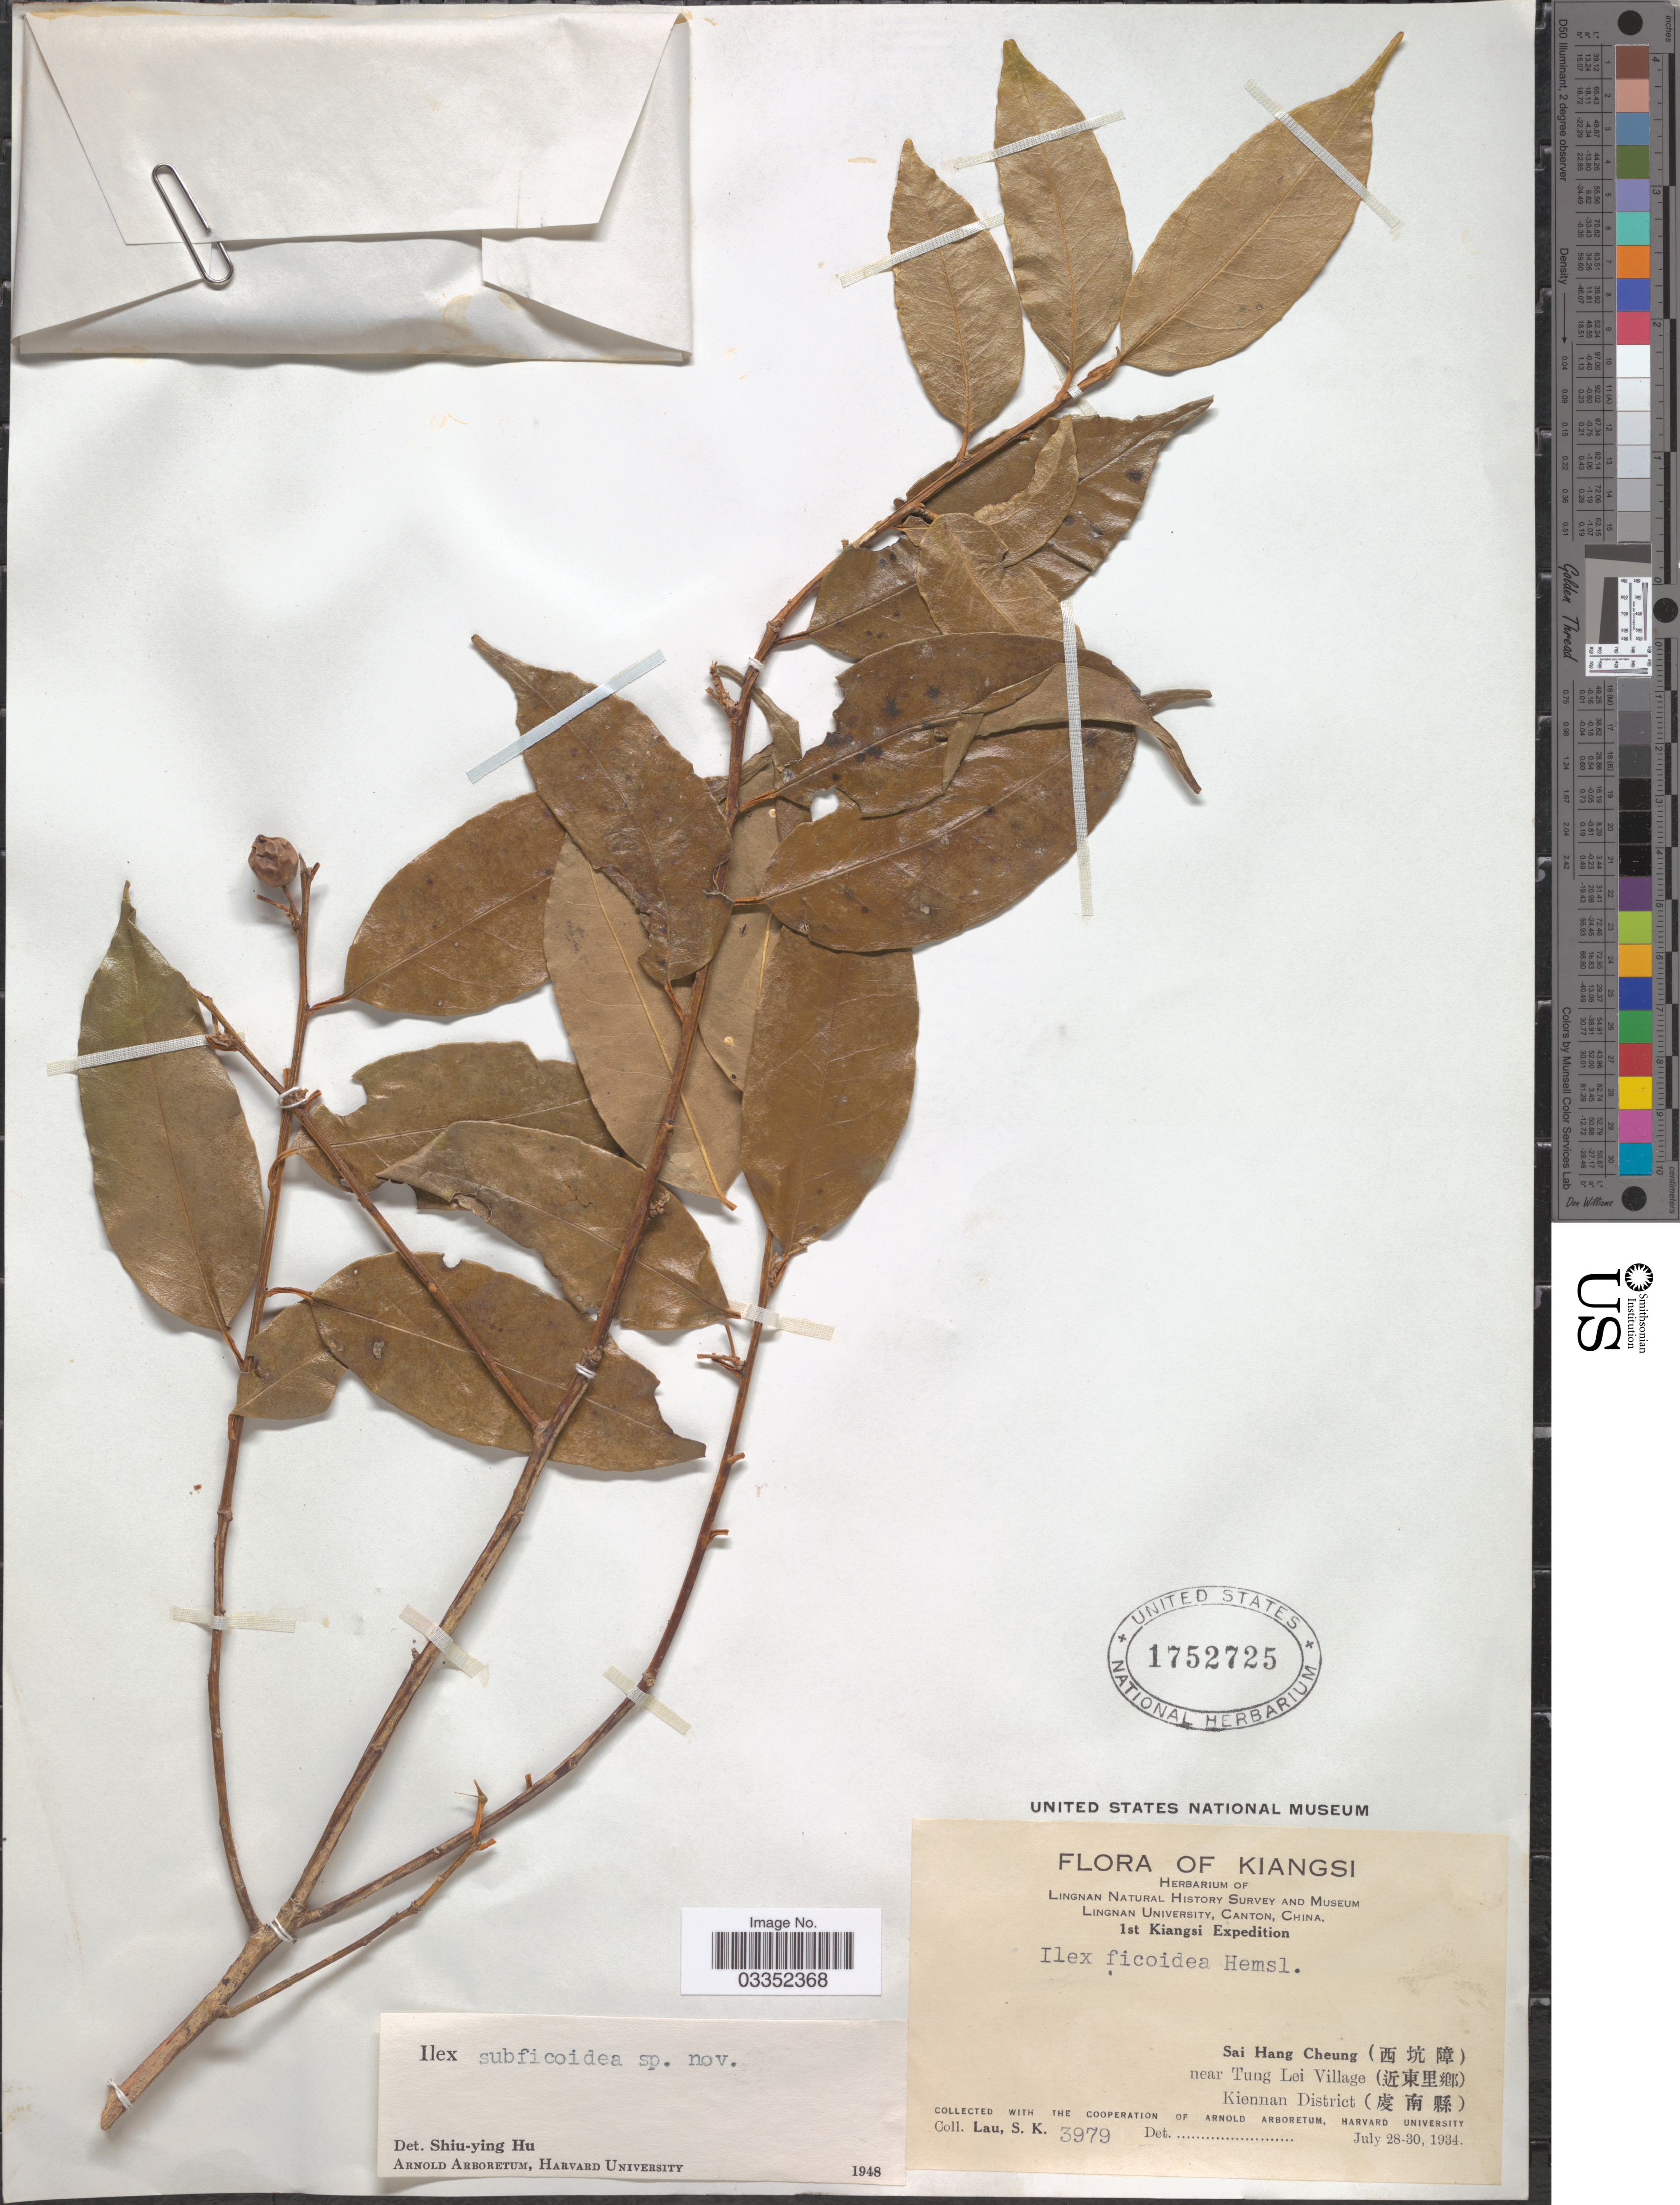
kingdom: Plantae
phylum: Tracheophyta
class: Magnoliopsida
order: Aquifoliales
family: Aquifoliaceae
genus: Ilex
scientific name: Ilex subficoidea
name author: S.Y. Hu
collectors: S. K. Lau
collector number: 3979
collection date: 1934-07-28/1934-07-30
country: China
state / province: Jiangxi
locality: Kiangsi, Sai Hang Cheung (X) near Tung Lei Village (X), Kiennan District (X).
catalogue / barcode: US 1752725